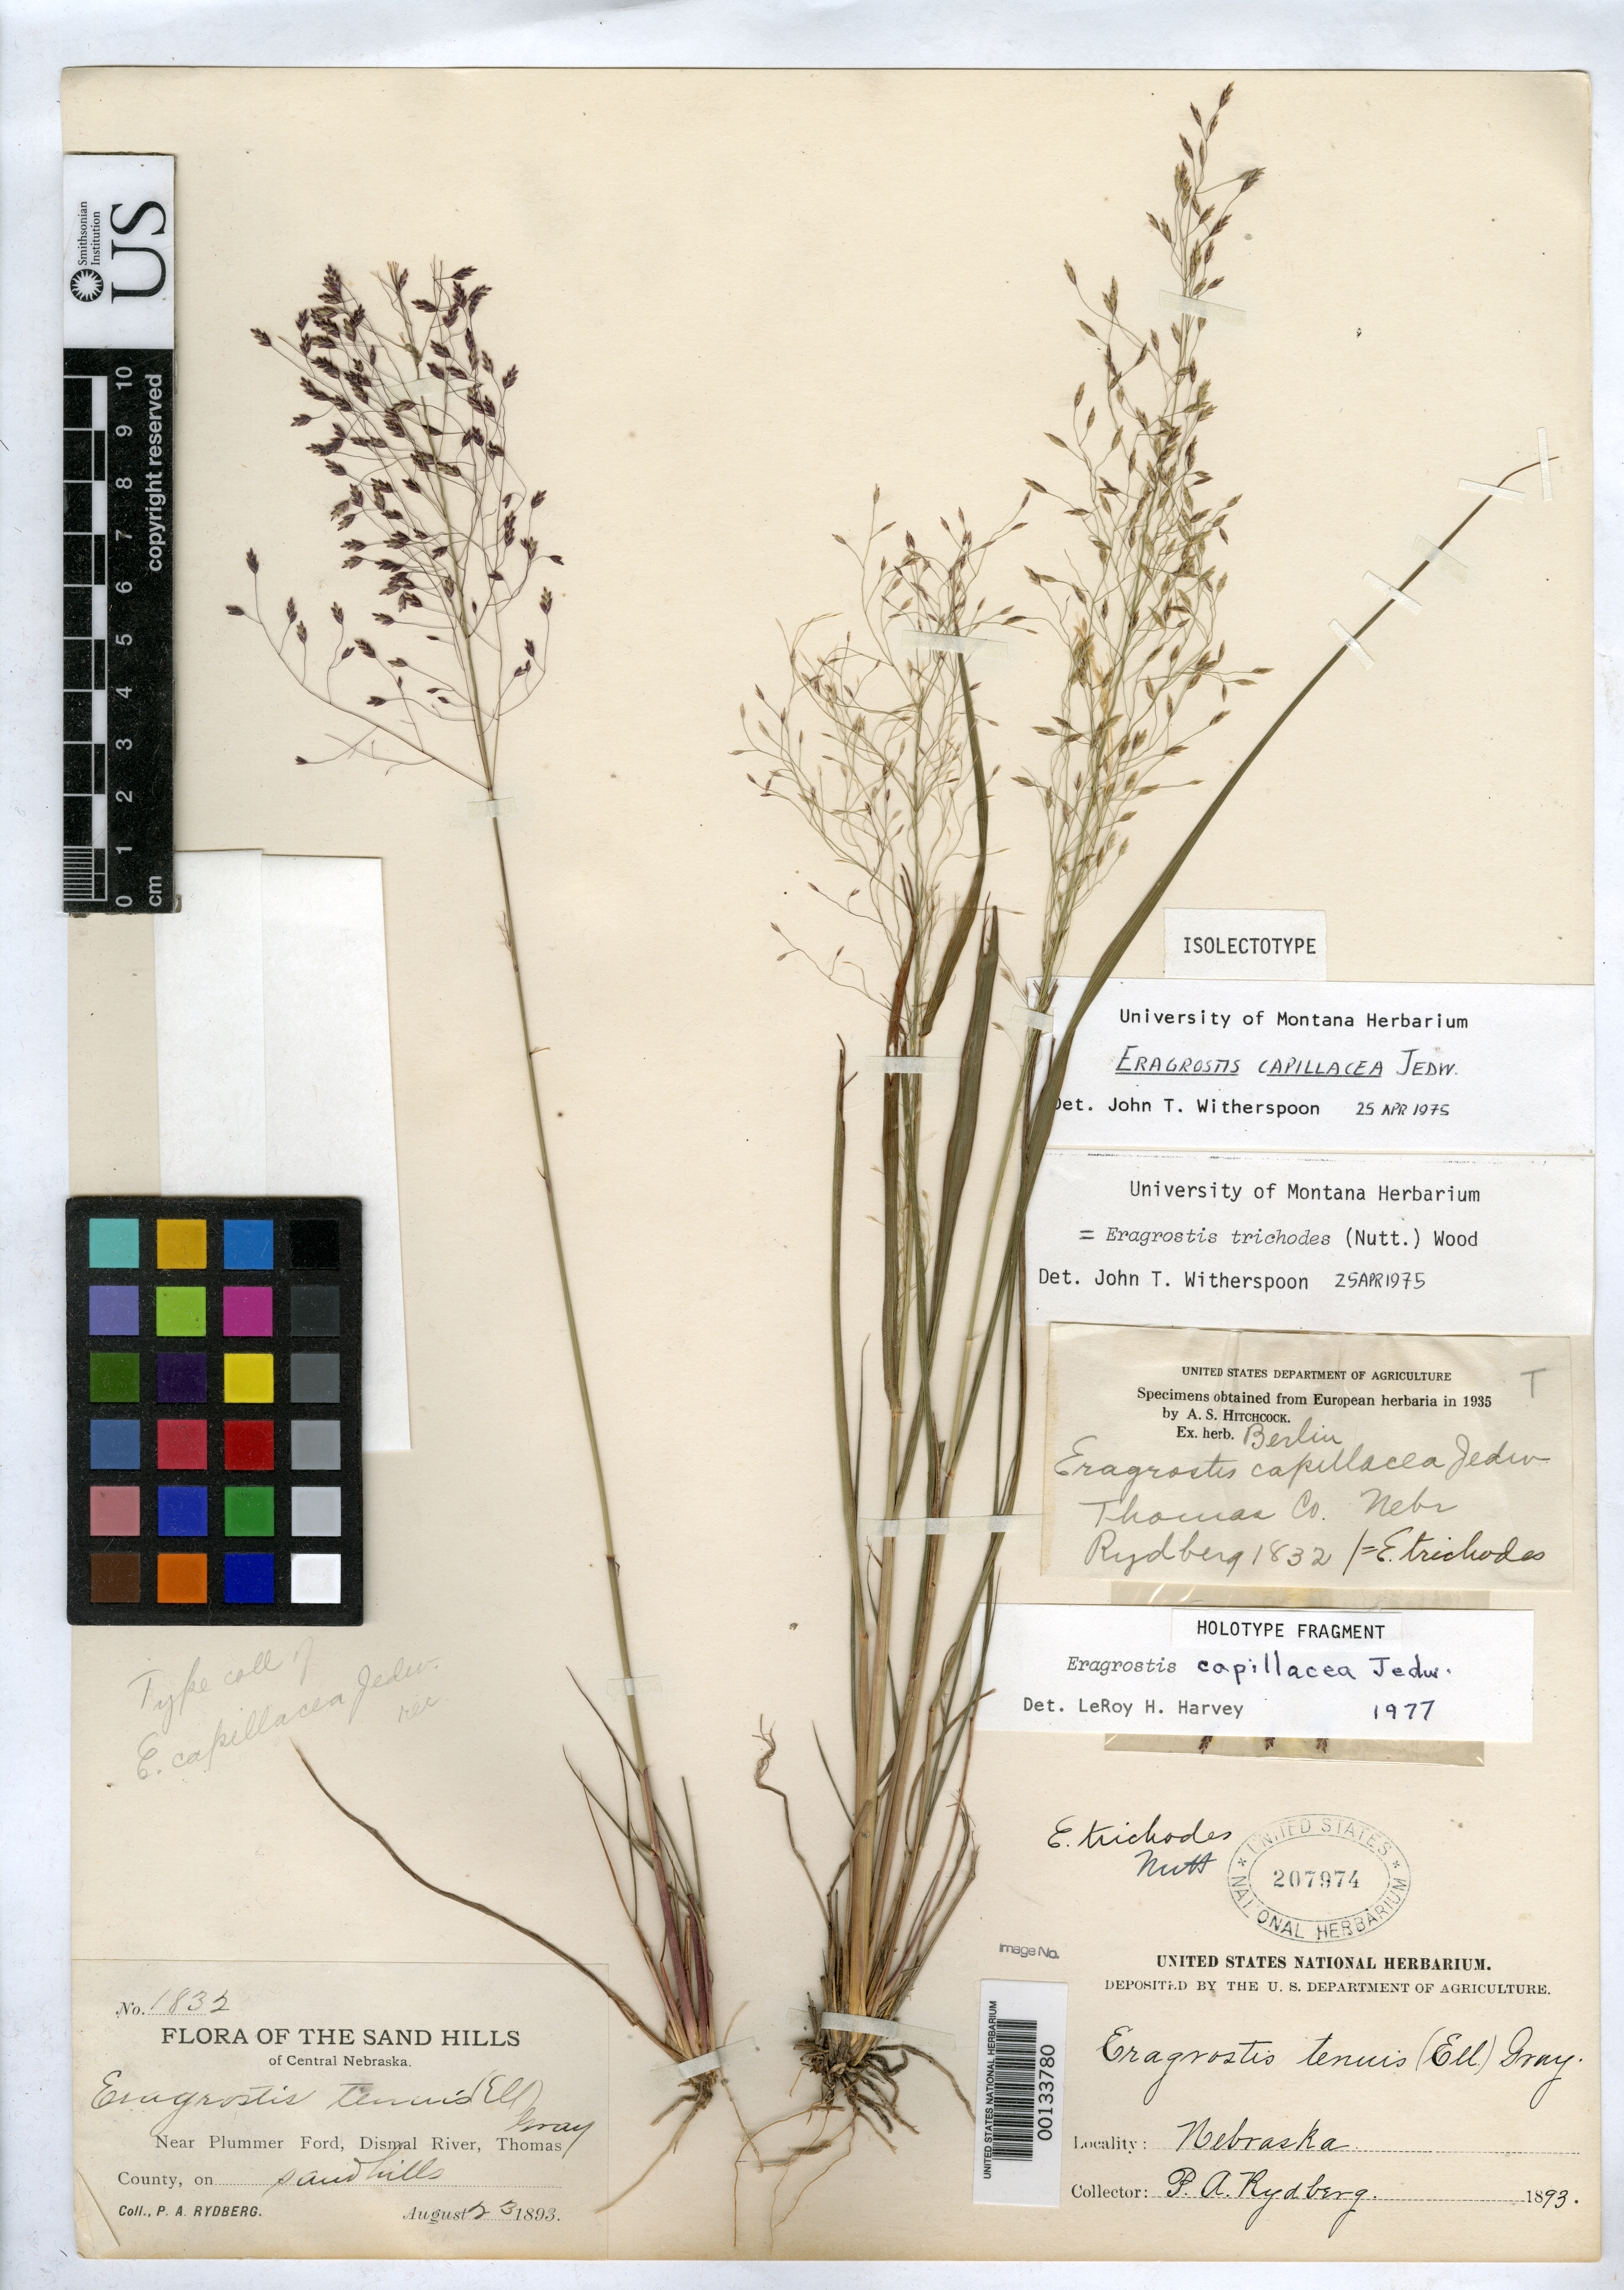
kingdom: Plantae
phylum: Tracheophyta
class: Liliopsida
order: Poales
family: Poaceae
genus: Eragrostis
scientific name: Eragrostis capillacea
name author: Jedwabn.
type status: Isolectotype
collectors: P. A. Rydberg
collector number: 1832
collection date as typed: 23 Aug 1893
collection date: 1893-08-23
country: United States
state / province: Nebraska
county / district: Thomas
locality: Near Plummer Ford, Dismal River.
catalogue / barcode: US 207974